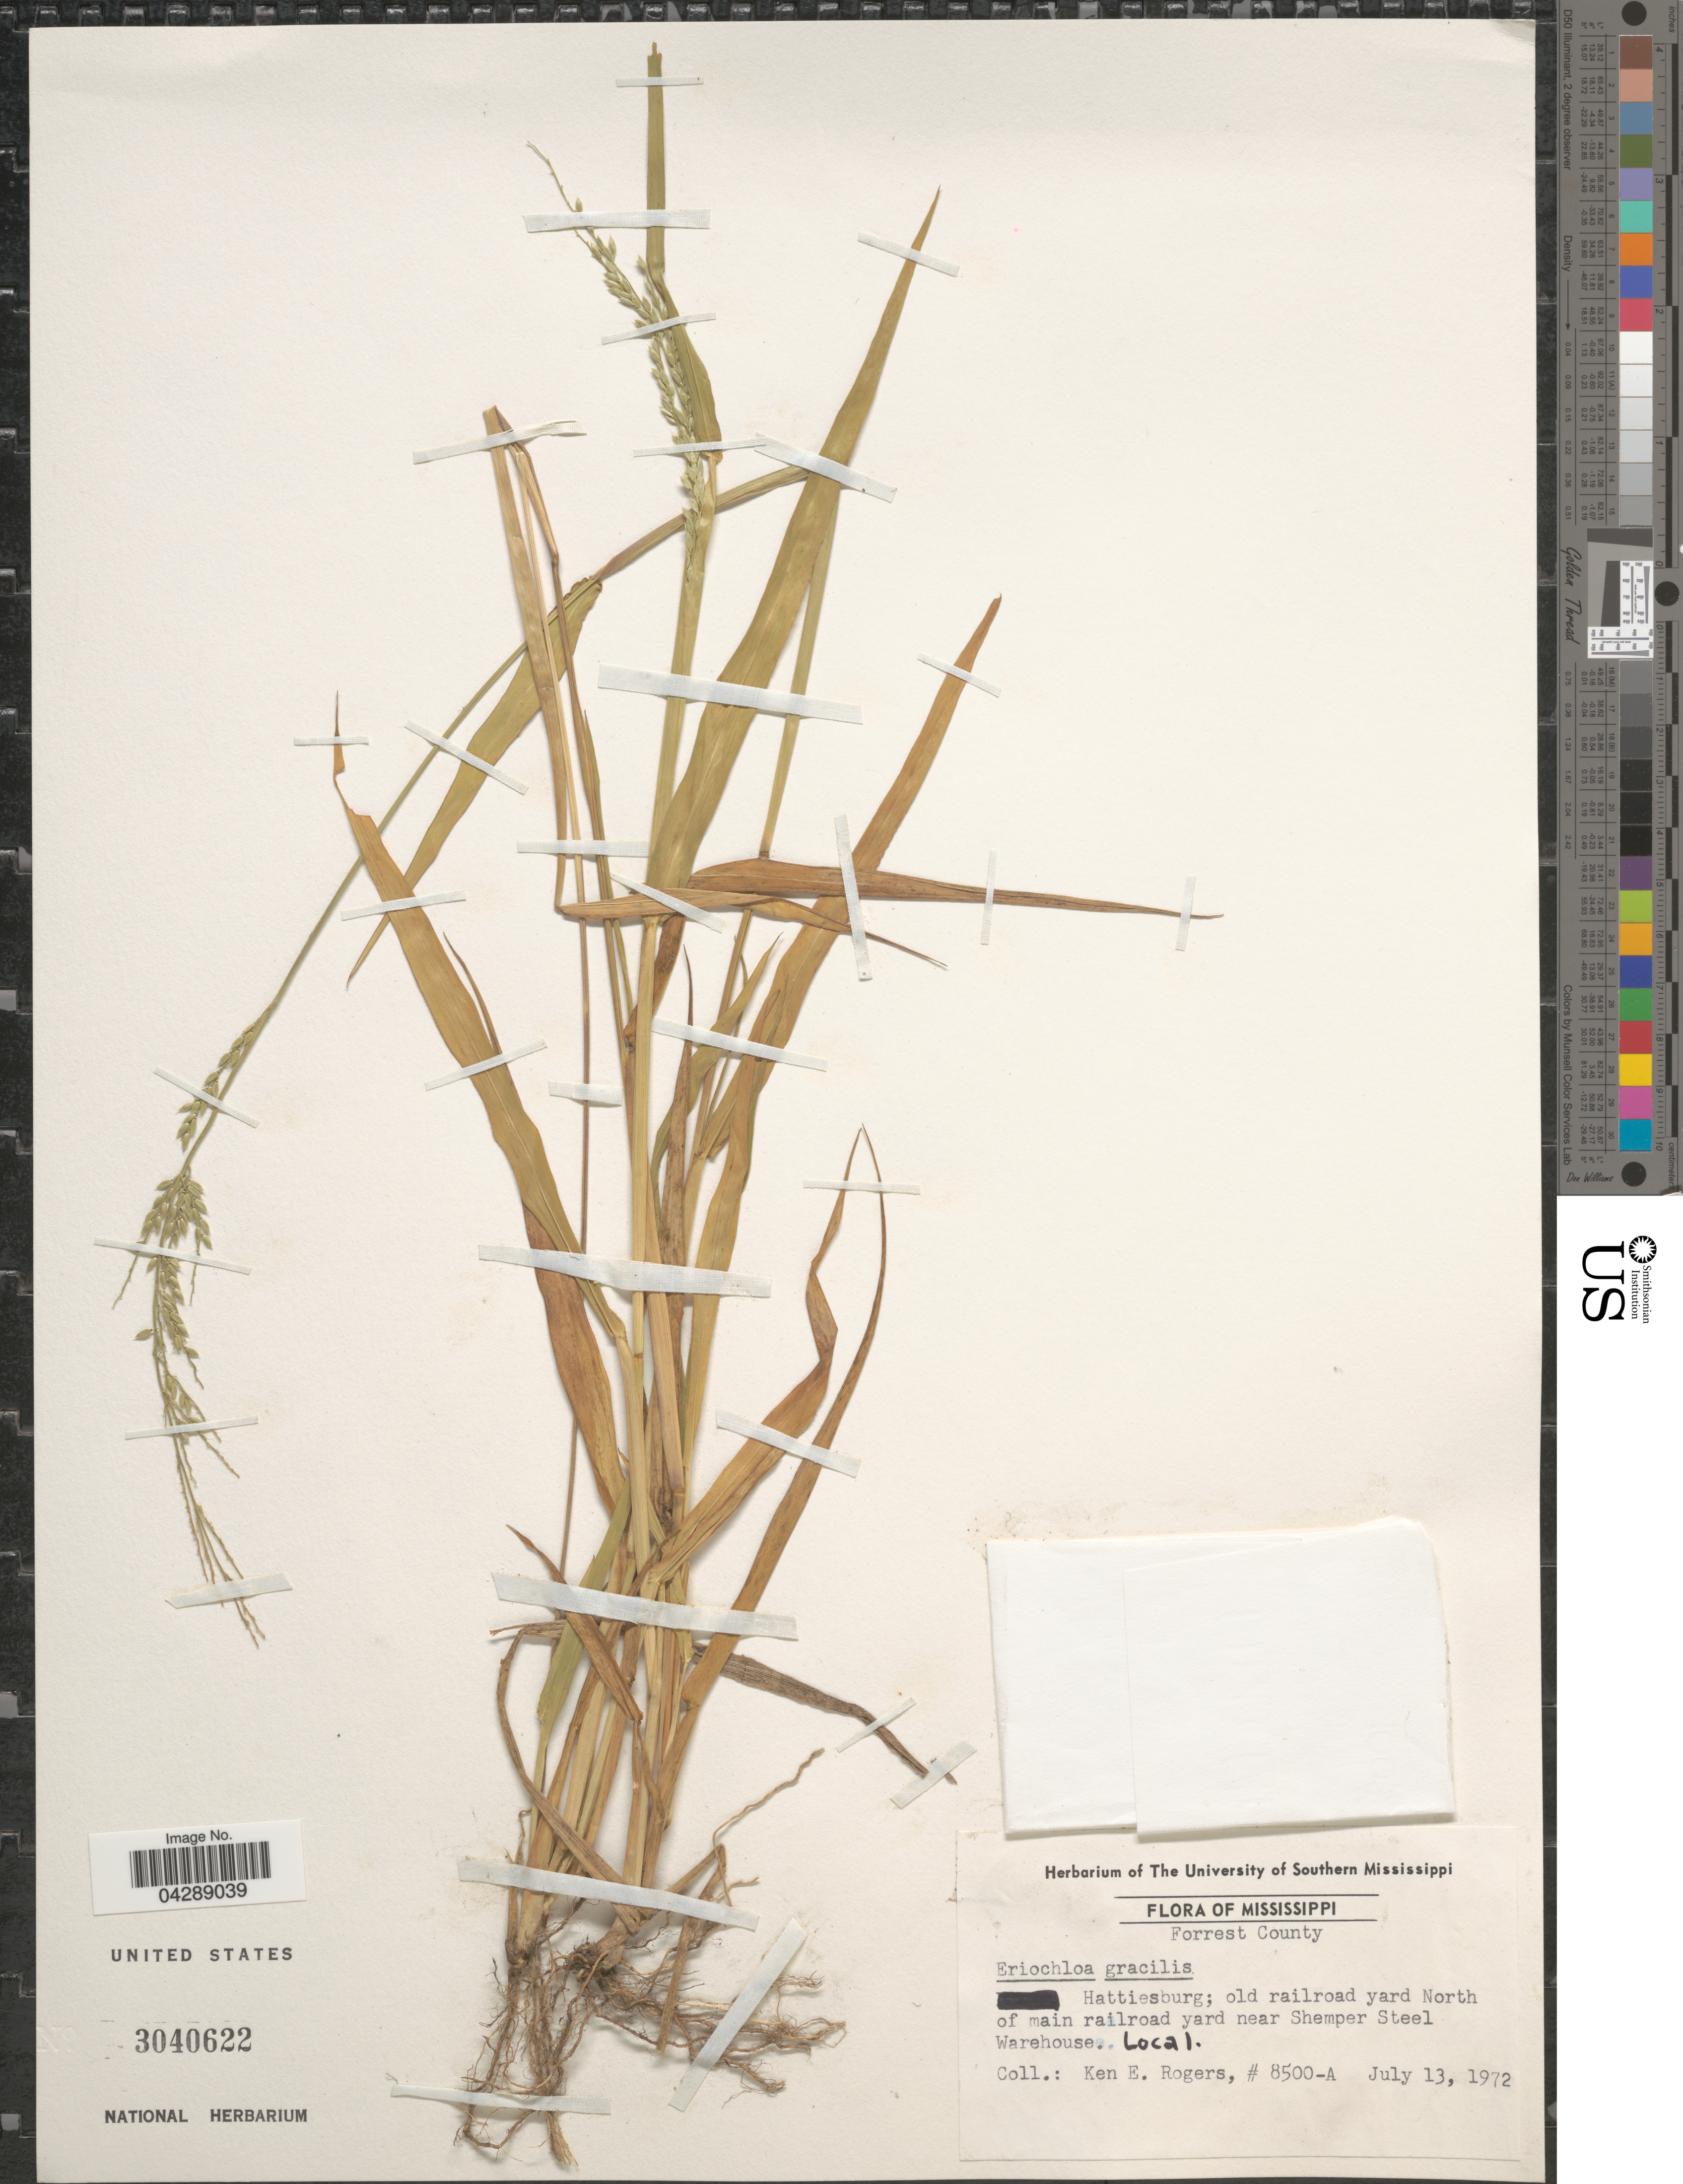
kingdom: Plantae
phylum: Tracheophyta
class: Liliopsida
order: Poales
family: Poaceae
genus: Eriochloa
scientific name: Eriochloa acuminata var. acuminata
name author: (J. Presl) Kunth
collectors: K. Rogers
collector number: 8500-A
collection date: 1972-07-13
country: United States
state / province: Mississippi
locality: Forrest County. Hattiesburg; old railroad yard North of main railroad yard near Shemper Steel Warehouse.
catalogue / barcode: US 3040622